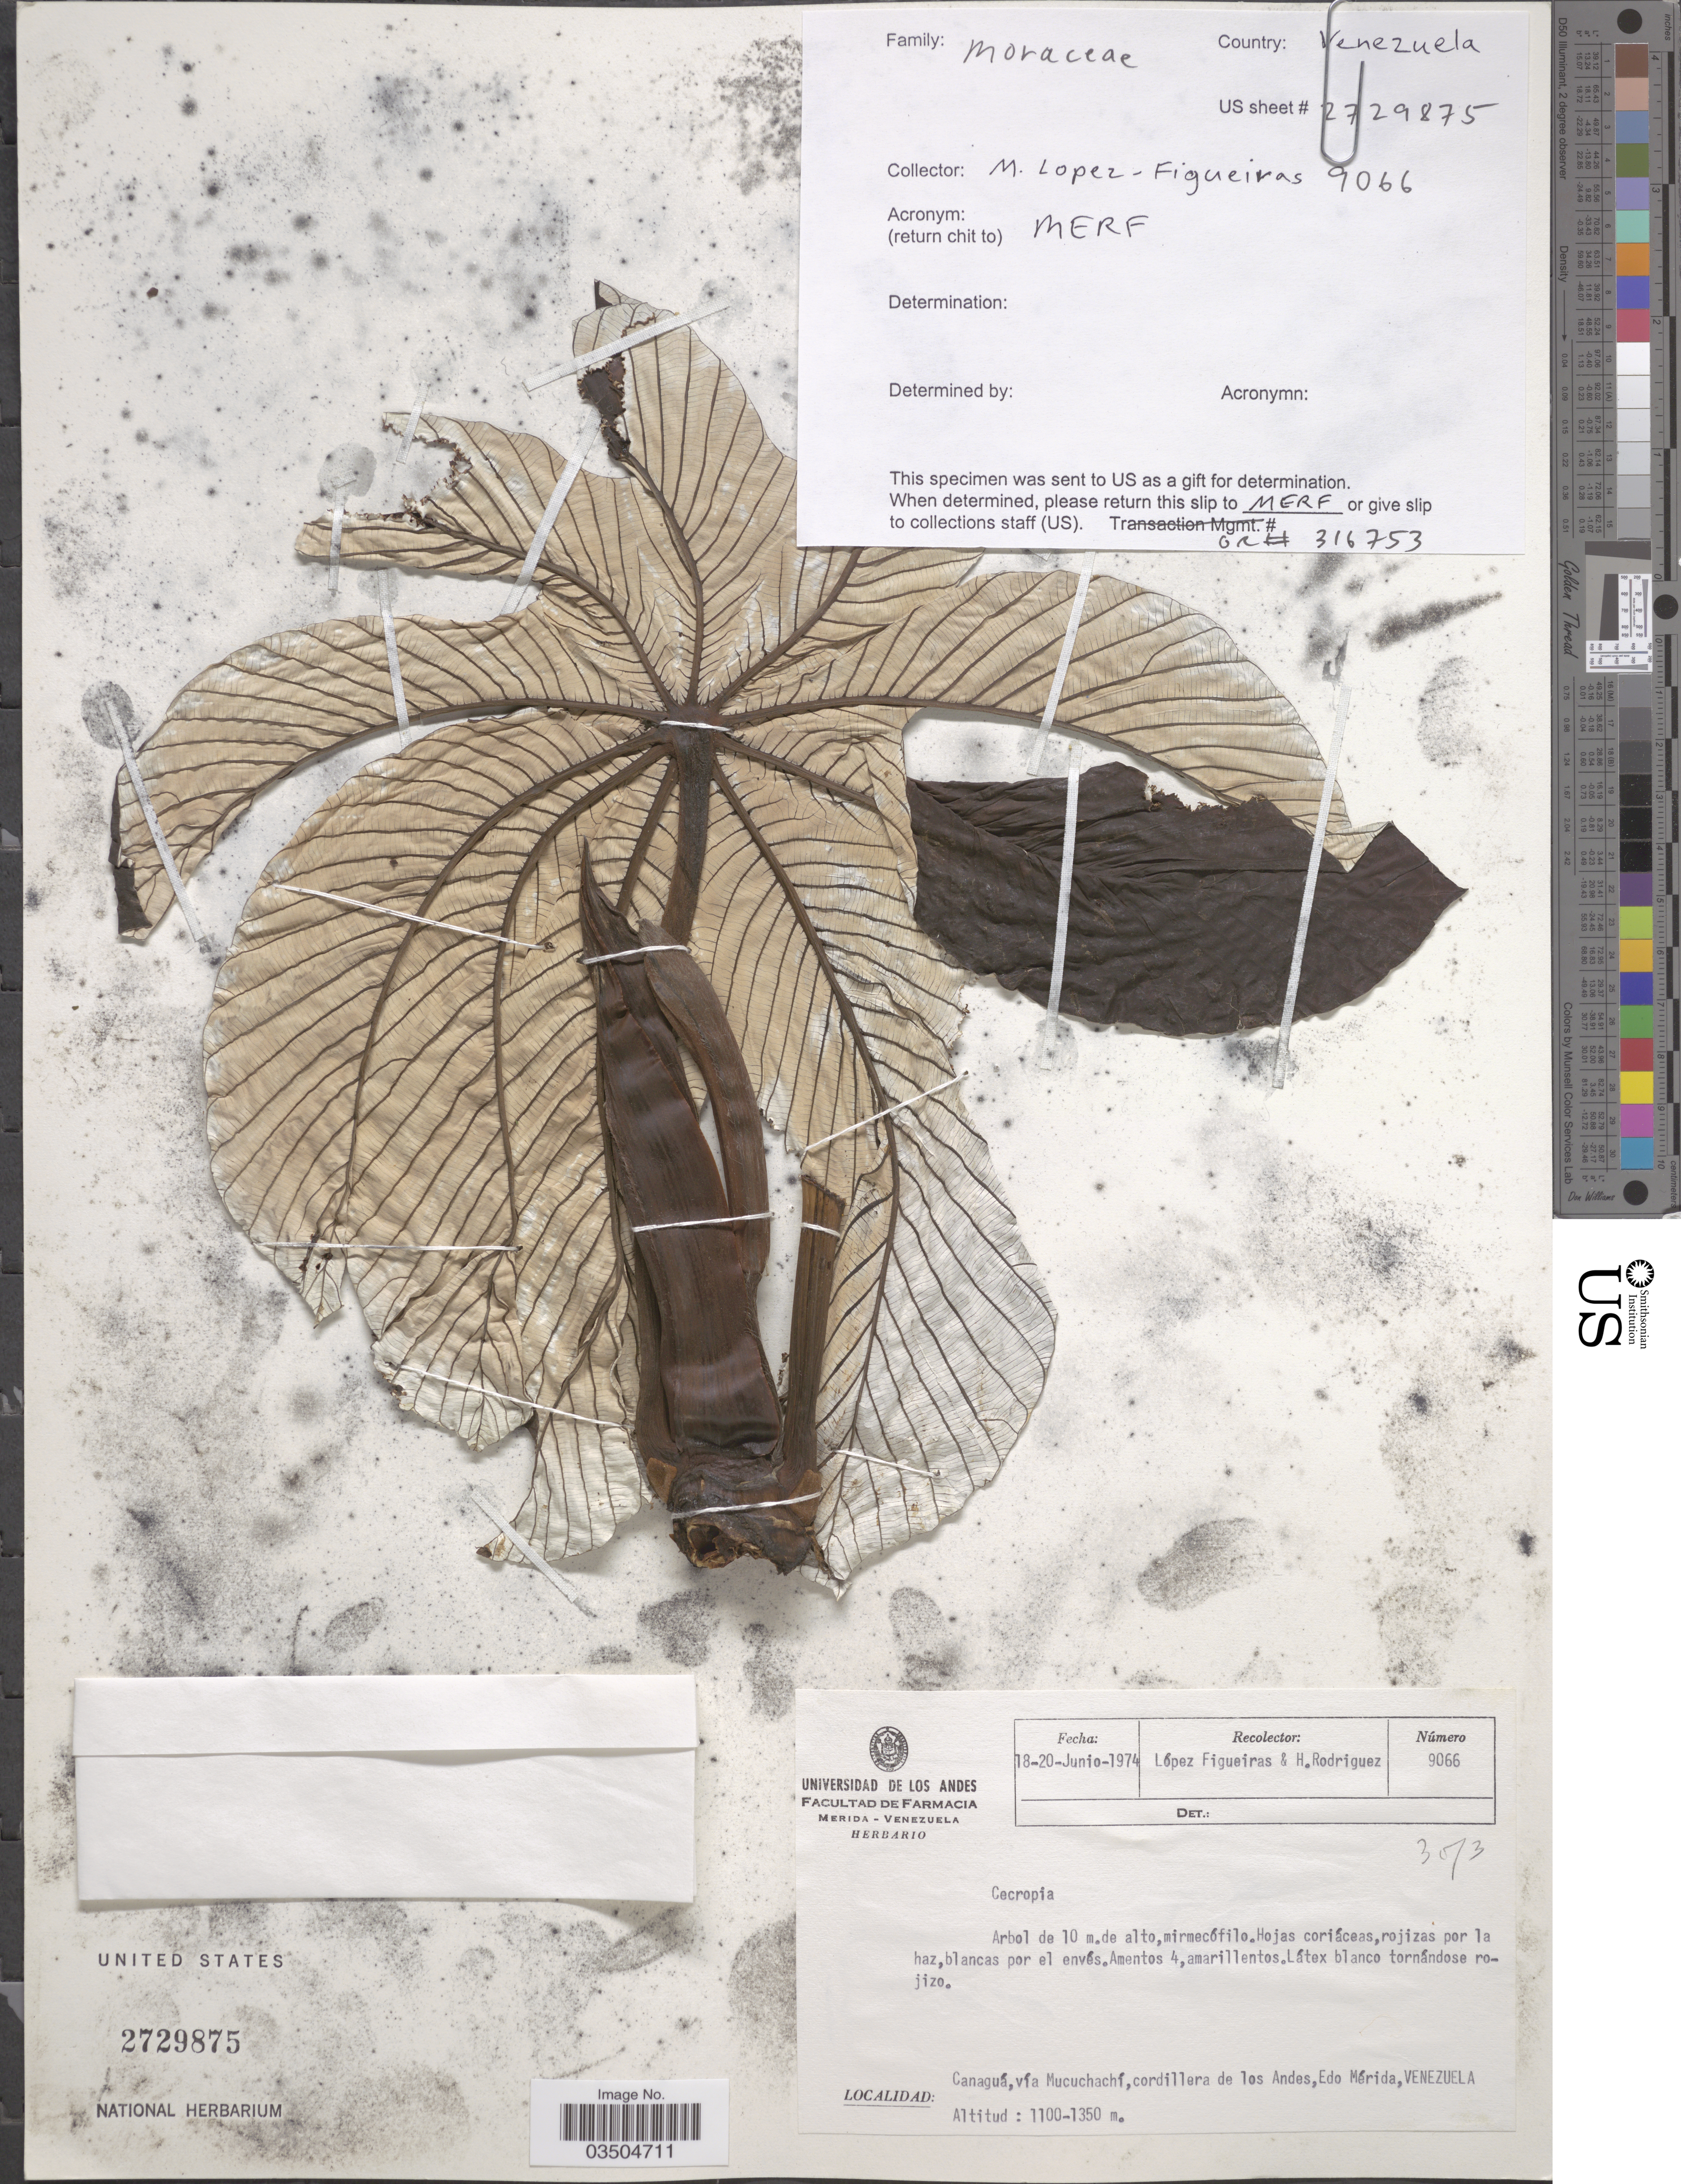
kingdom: Plantae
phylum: Tracheophyta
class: Magnoliopsida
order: Rosales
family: Urticaceae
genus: Cecropia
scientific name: Cecropia sp.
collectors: M. López Figueiras & H. Rodriguez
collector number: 9066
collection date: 1974-06-18/1974-06-20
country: Venezuela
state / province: Merida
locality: Canaguá, vía Mucuchachí, cordillera de los Andes, Edo Mérida.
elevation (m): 1100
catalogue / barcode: US 2729875